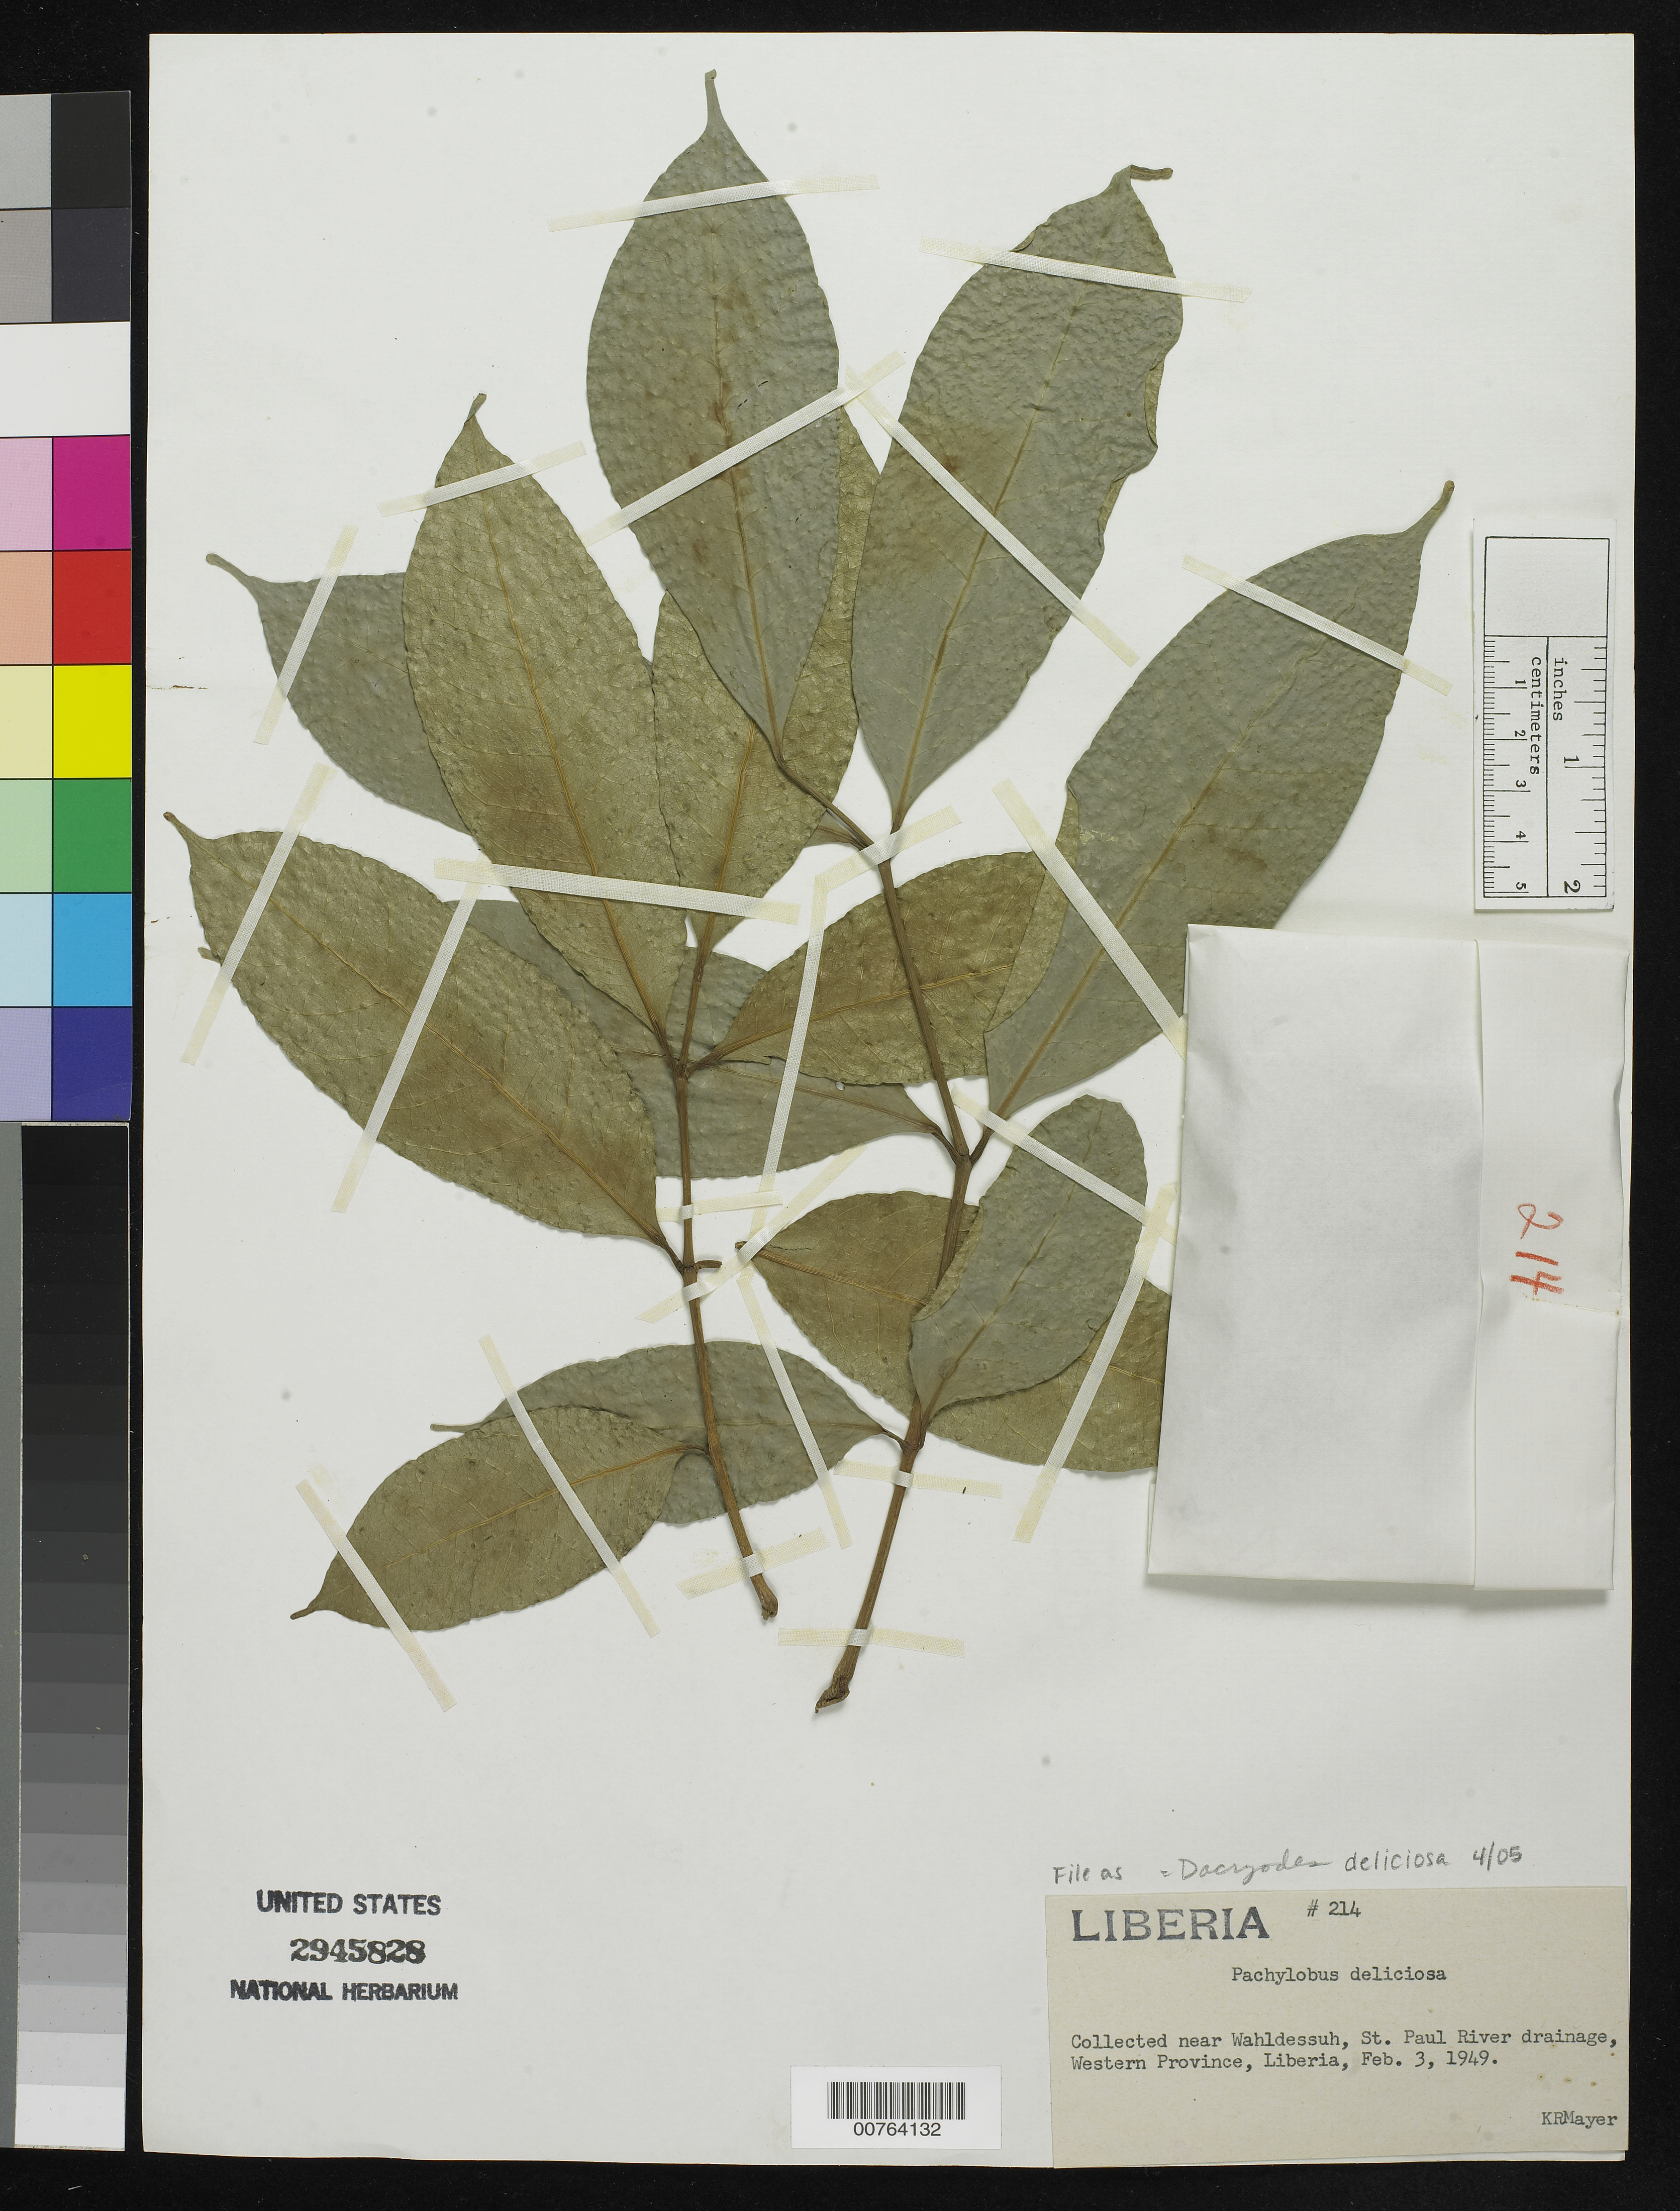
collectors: K. R. Mayer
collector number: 214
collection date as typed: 3 Feb 1949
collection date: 1949-02-03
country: Liberia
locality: Western Province: St. Paul River drainage, near Wahldessuh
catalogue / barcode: US 2945828